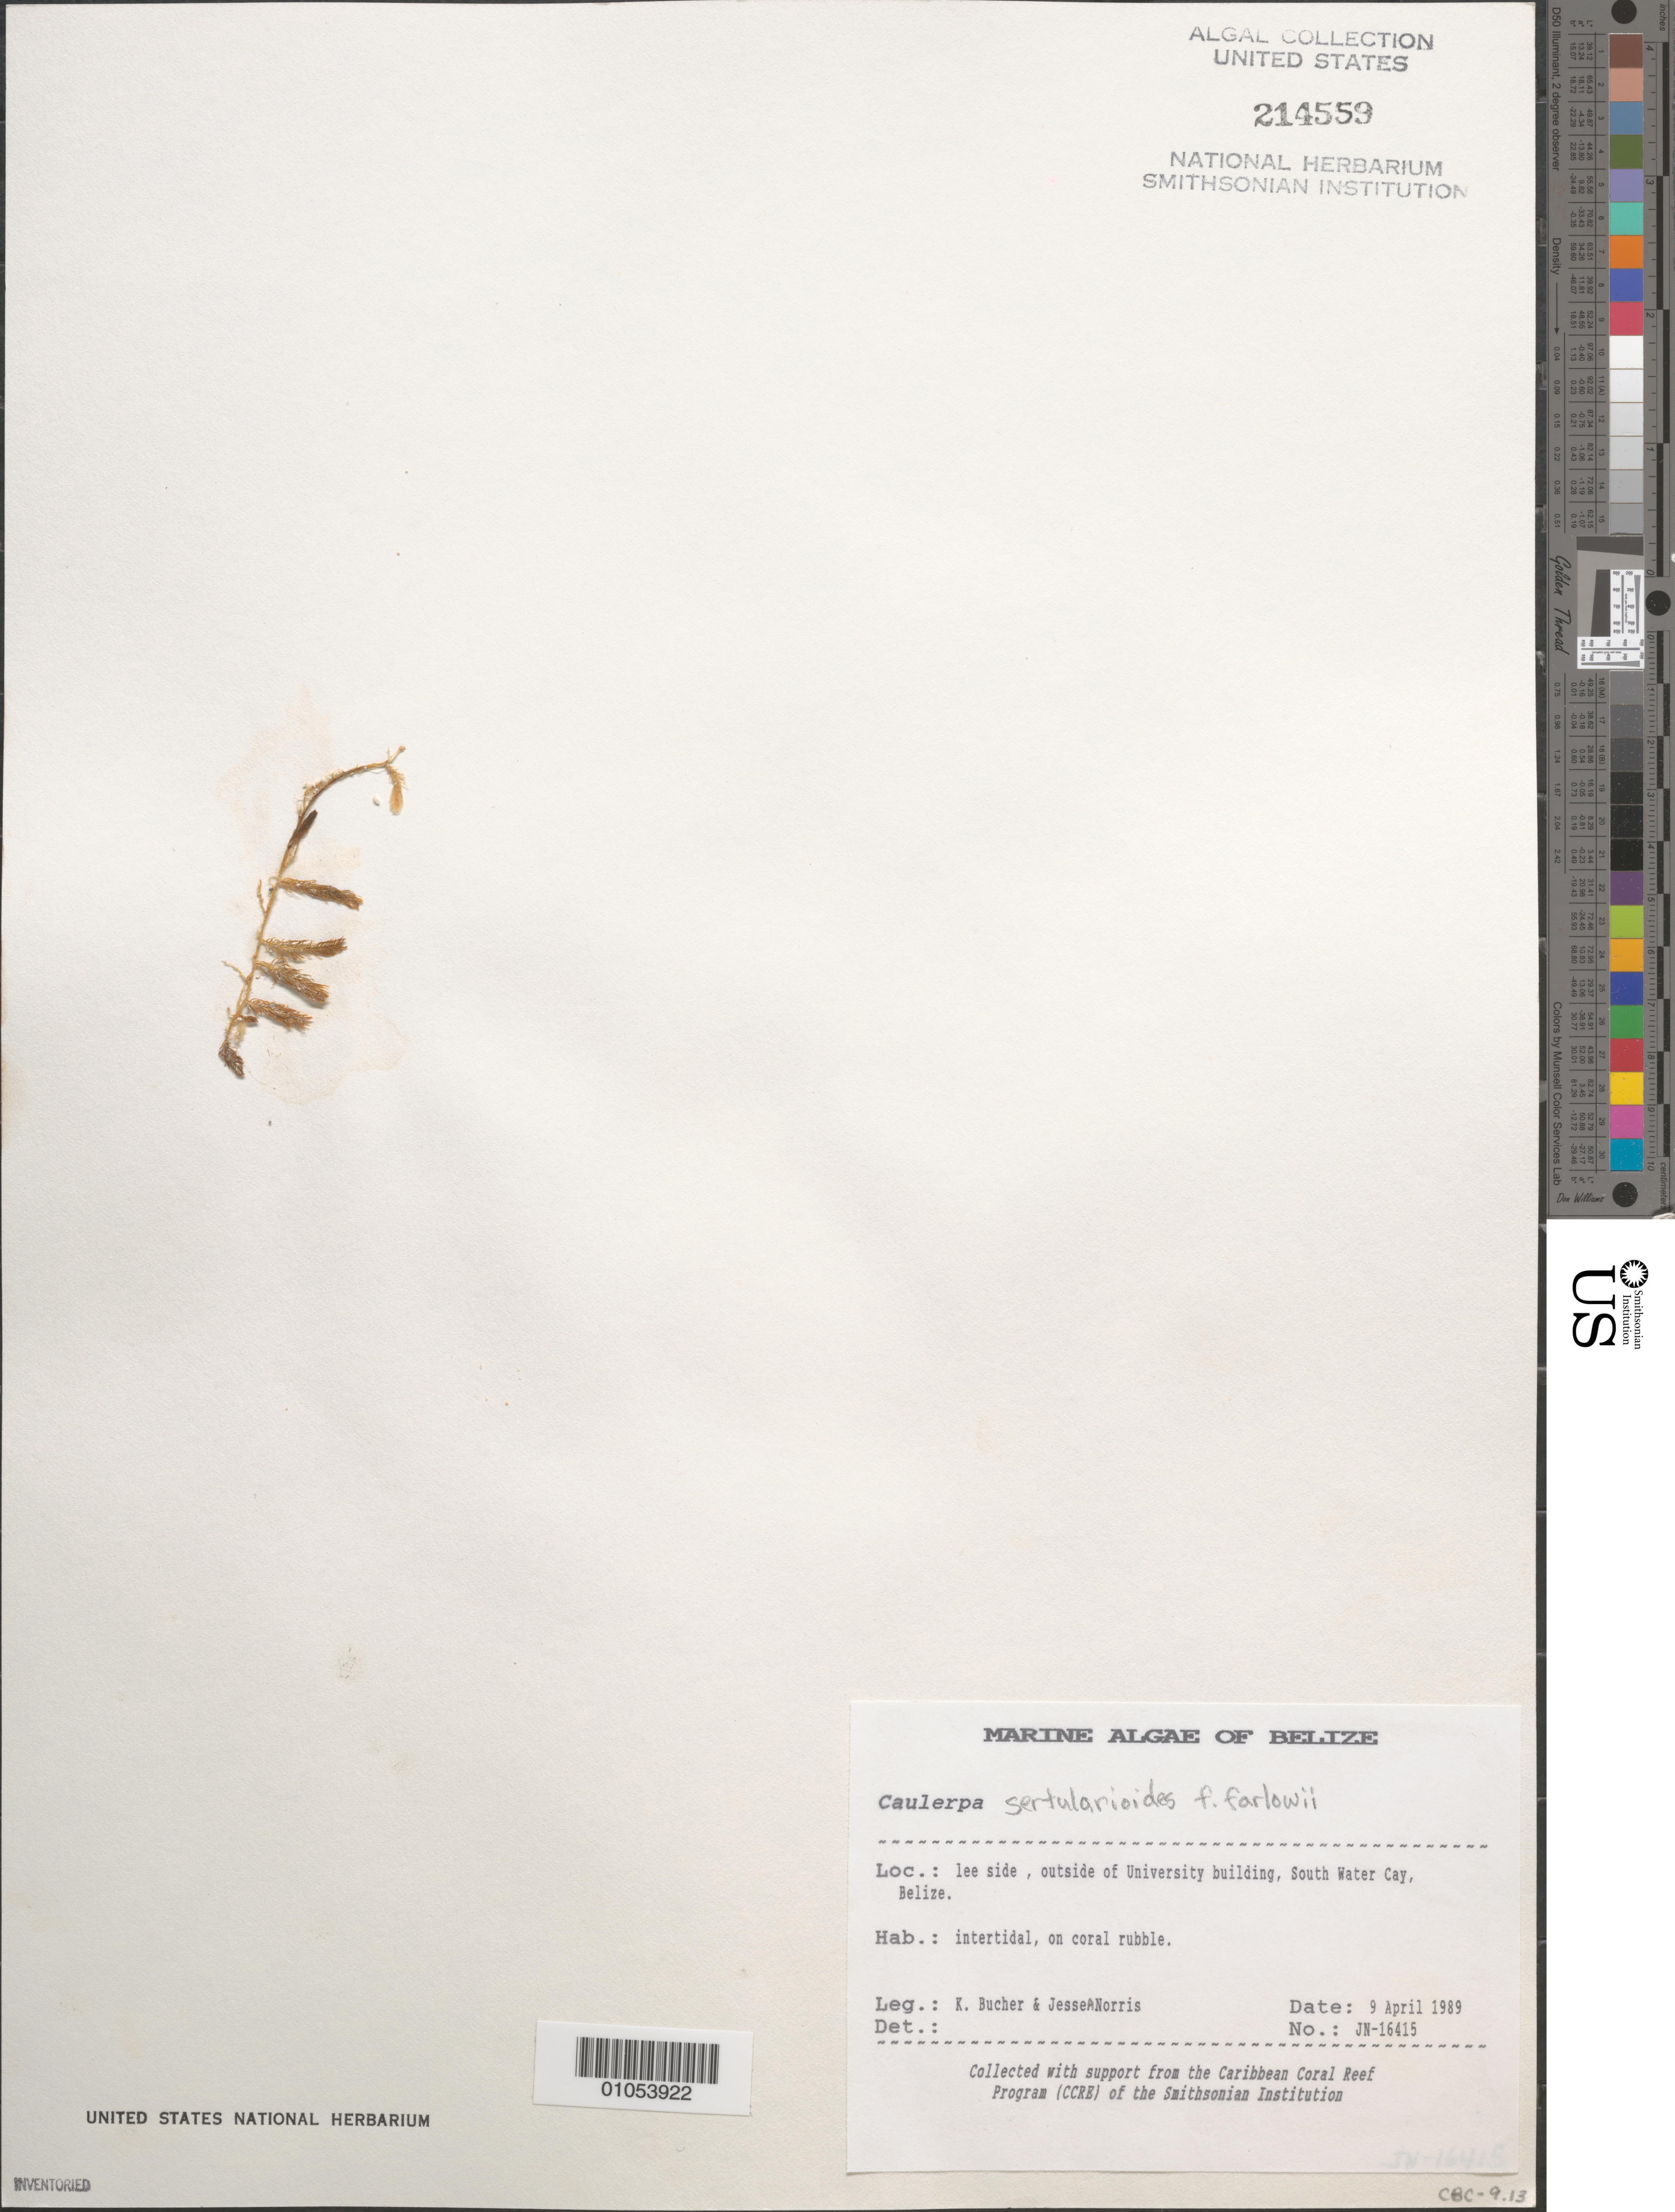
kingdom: Plantae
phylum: Chlorophyta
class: Ulvophyceae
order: Bryopsidales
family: Caulerpaceae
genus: Caulerpa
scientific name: Caulerpa sertularioides f. farlowii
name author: (Weber Bosse) Børgesen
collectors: G. C. Bucher & J. A. Norris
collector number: JN-16415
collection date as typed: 09 Apr 1989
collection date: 1989-04-09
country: Belize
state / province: Stann Creek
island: South Water Cay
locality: Lee side, outside of University building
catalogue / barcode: US 214559